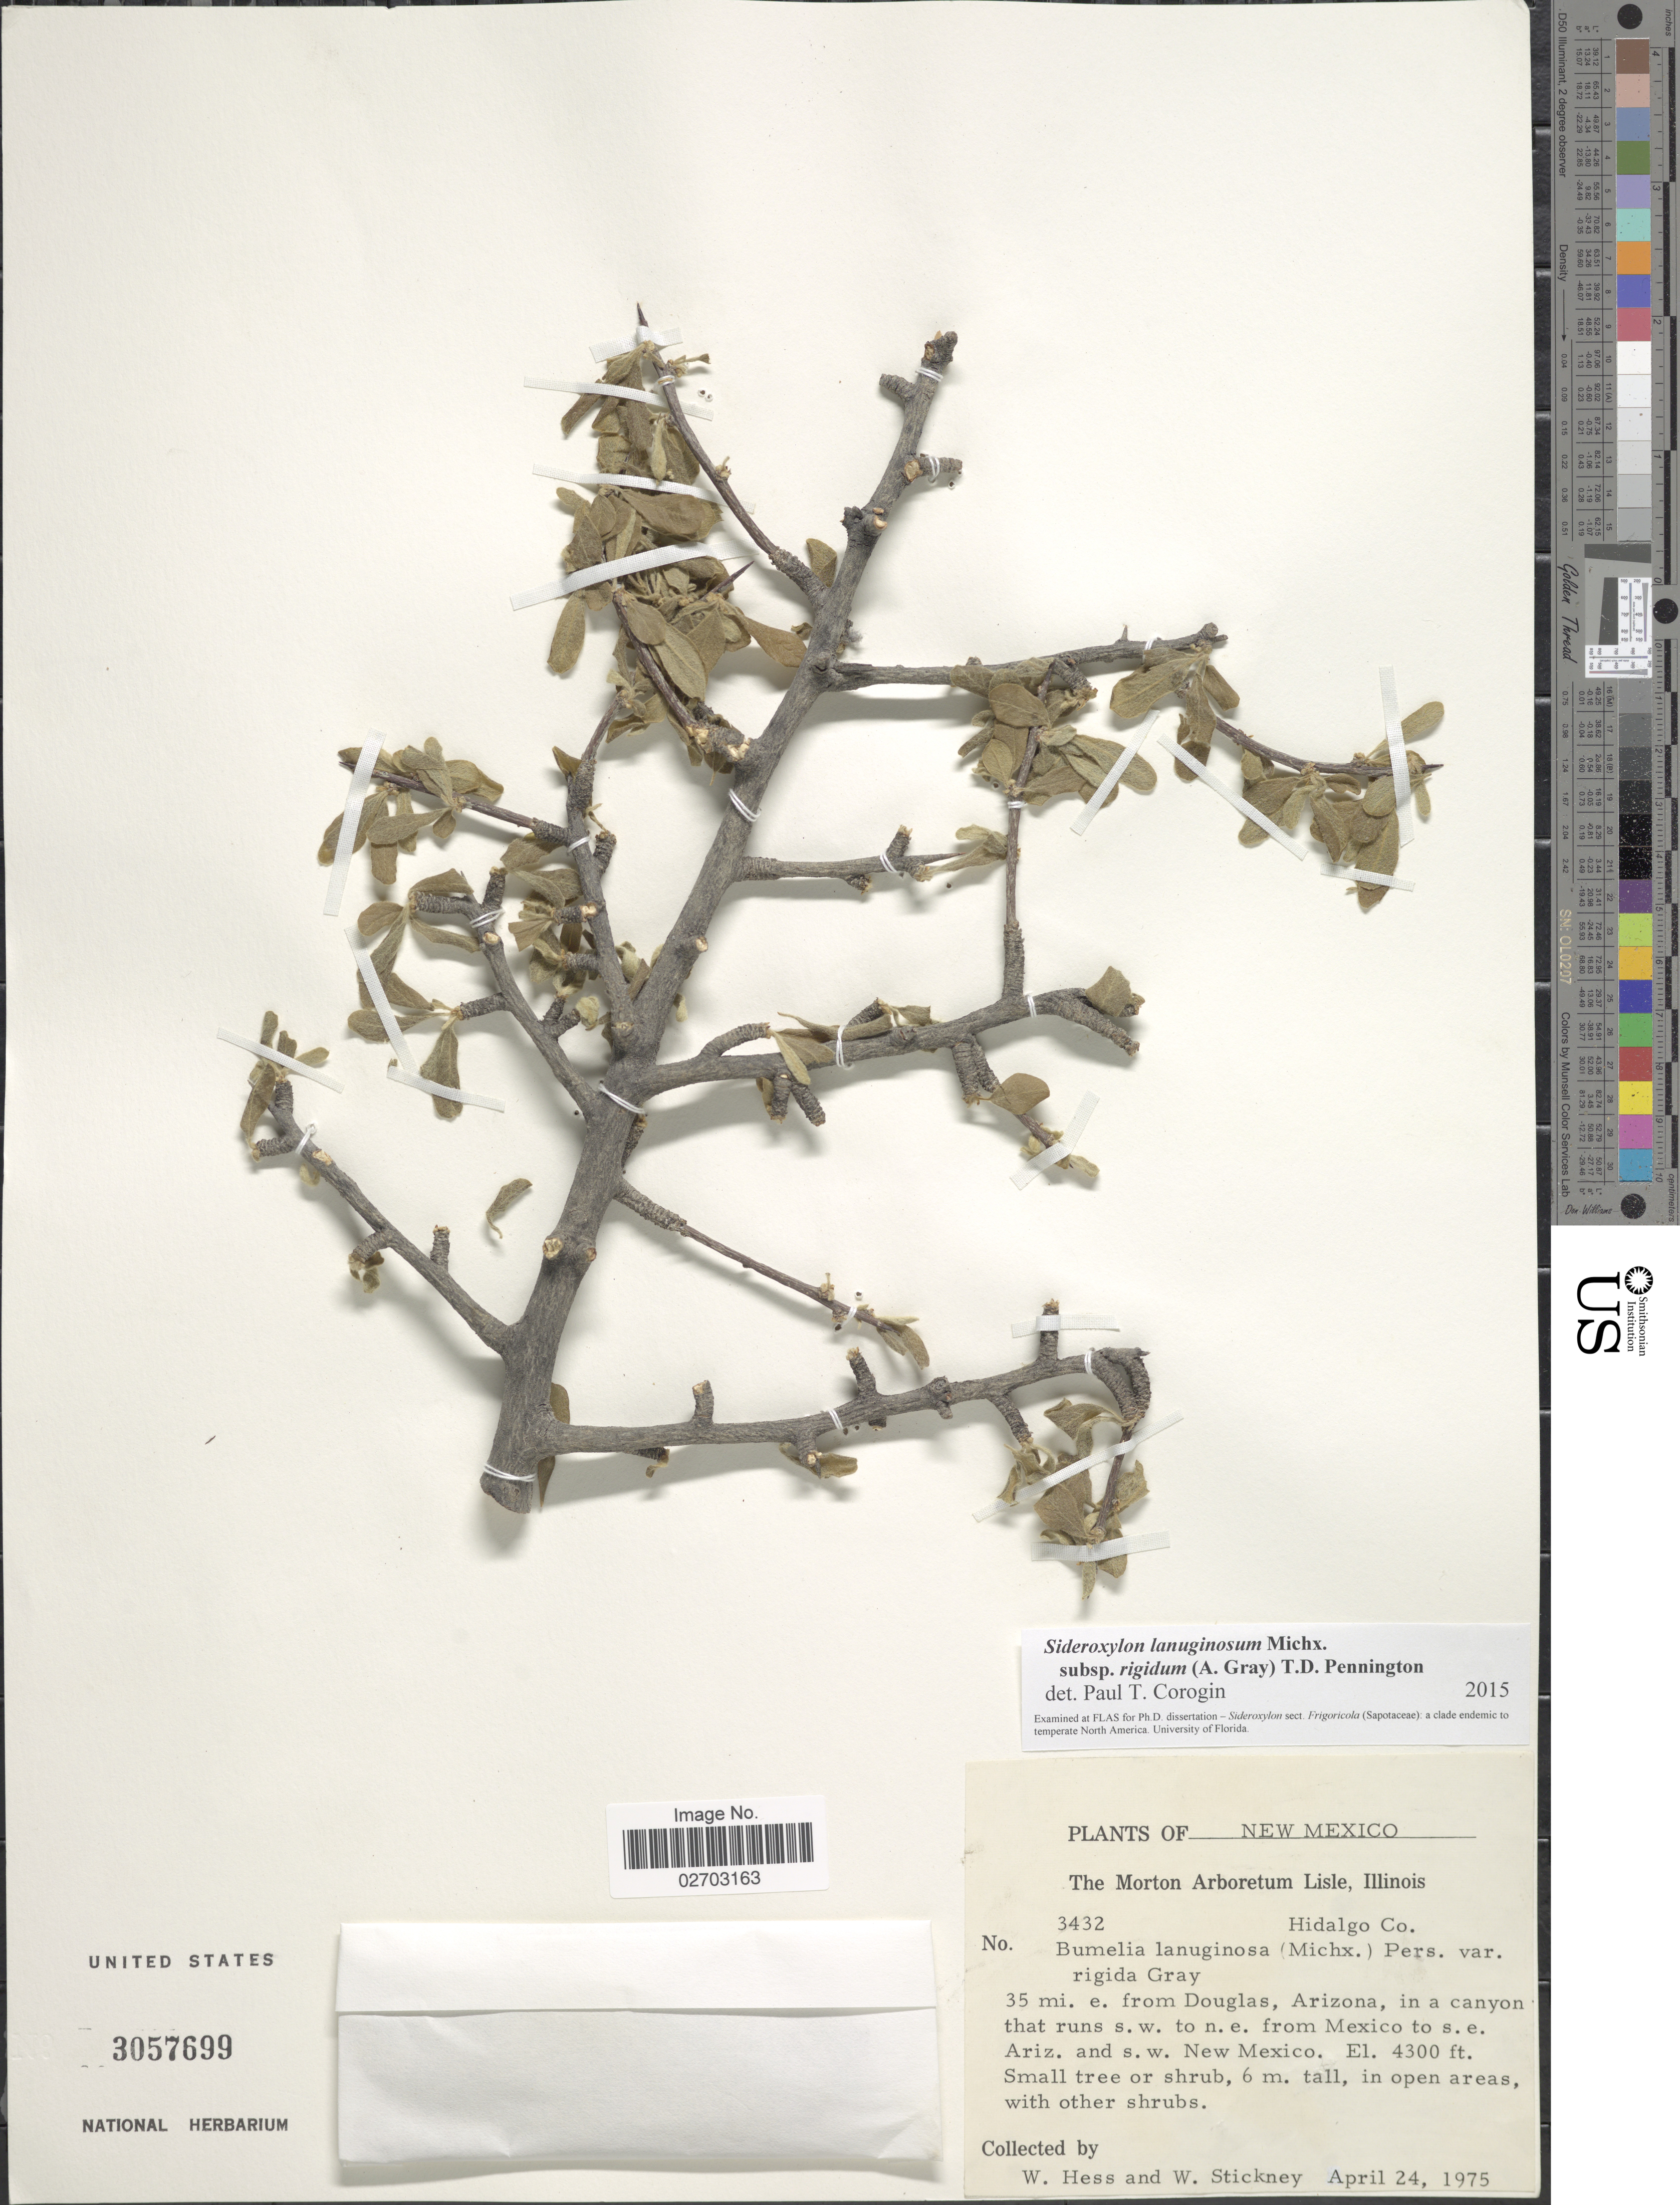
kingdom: Plantae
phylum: Tracheophyta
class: Magnoliopsida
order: Ericales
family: Sapotaceae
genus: Sideroxylon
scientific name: Sideroxylon lanuginosum subsp. rigidum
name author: (A. Gray) T.D. Penn.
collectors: W. Hess & W. Stickney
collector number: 3432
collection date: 1975-04-24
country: United States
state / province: New Mexico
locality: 35 mi. e. from Douglas, Arizona, in a canyon that runs s.w. to n.e. from Mexico to s.e. Ariz. and s.w. New Mexico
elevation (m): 1311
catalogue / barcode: US 3057699